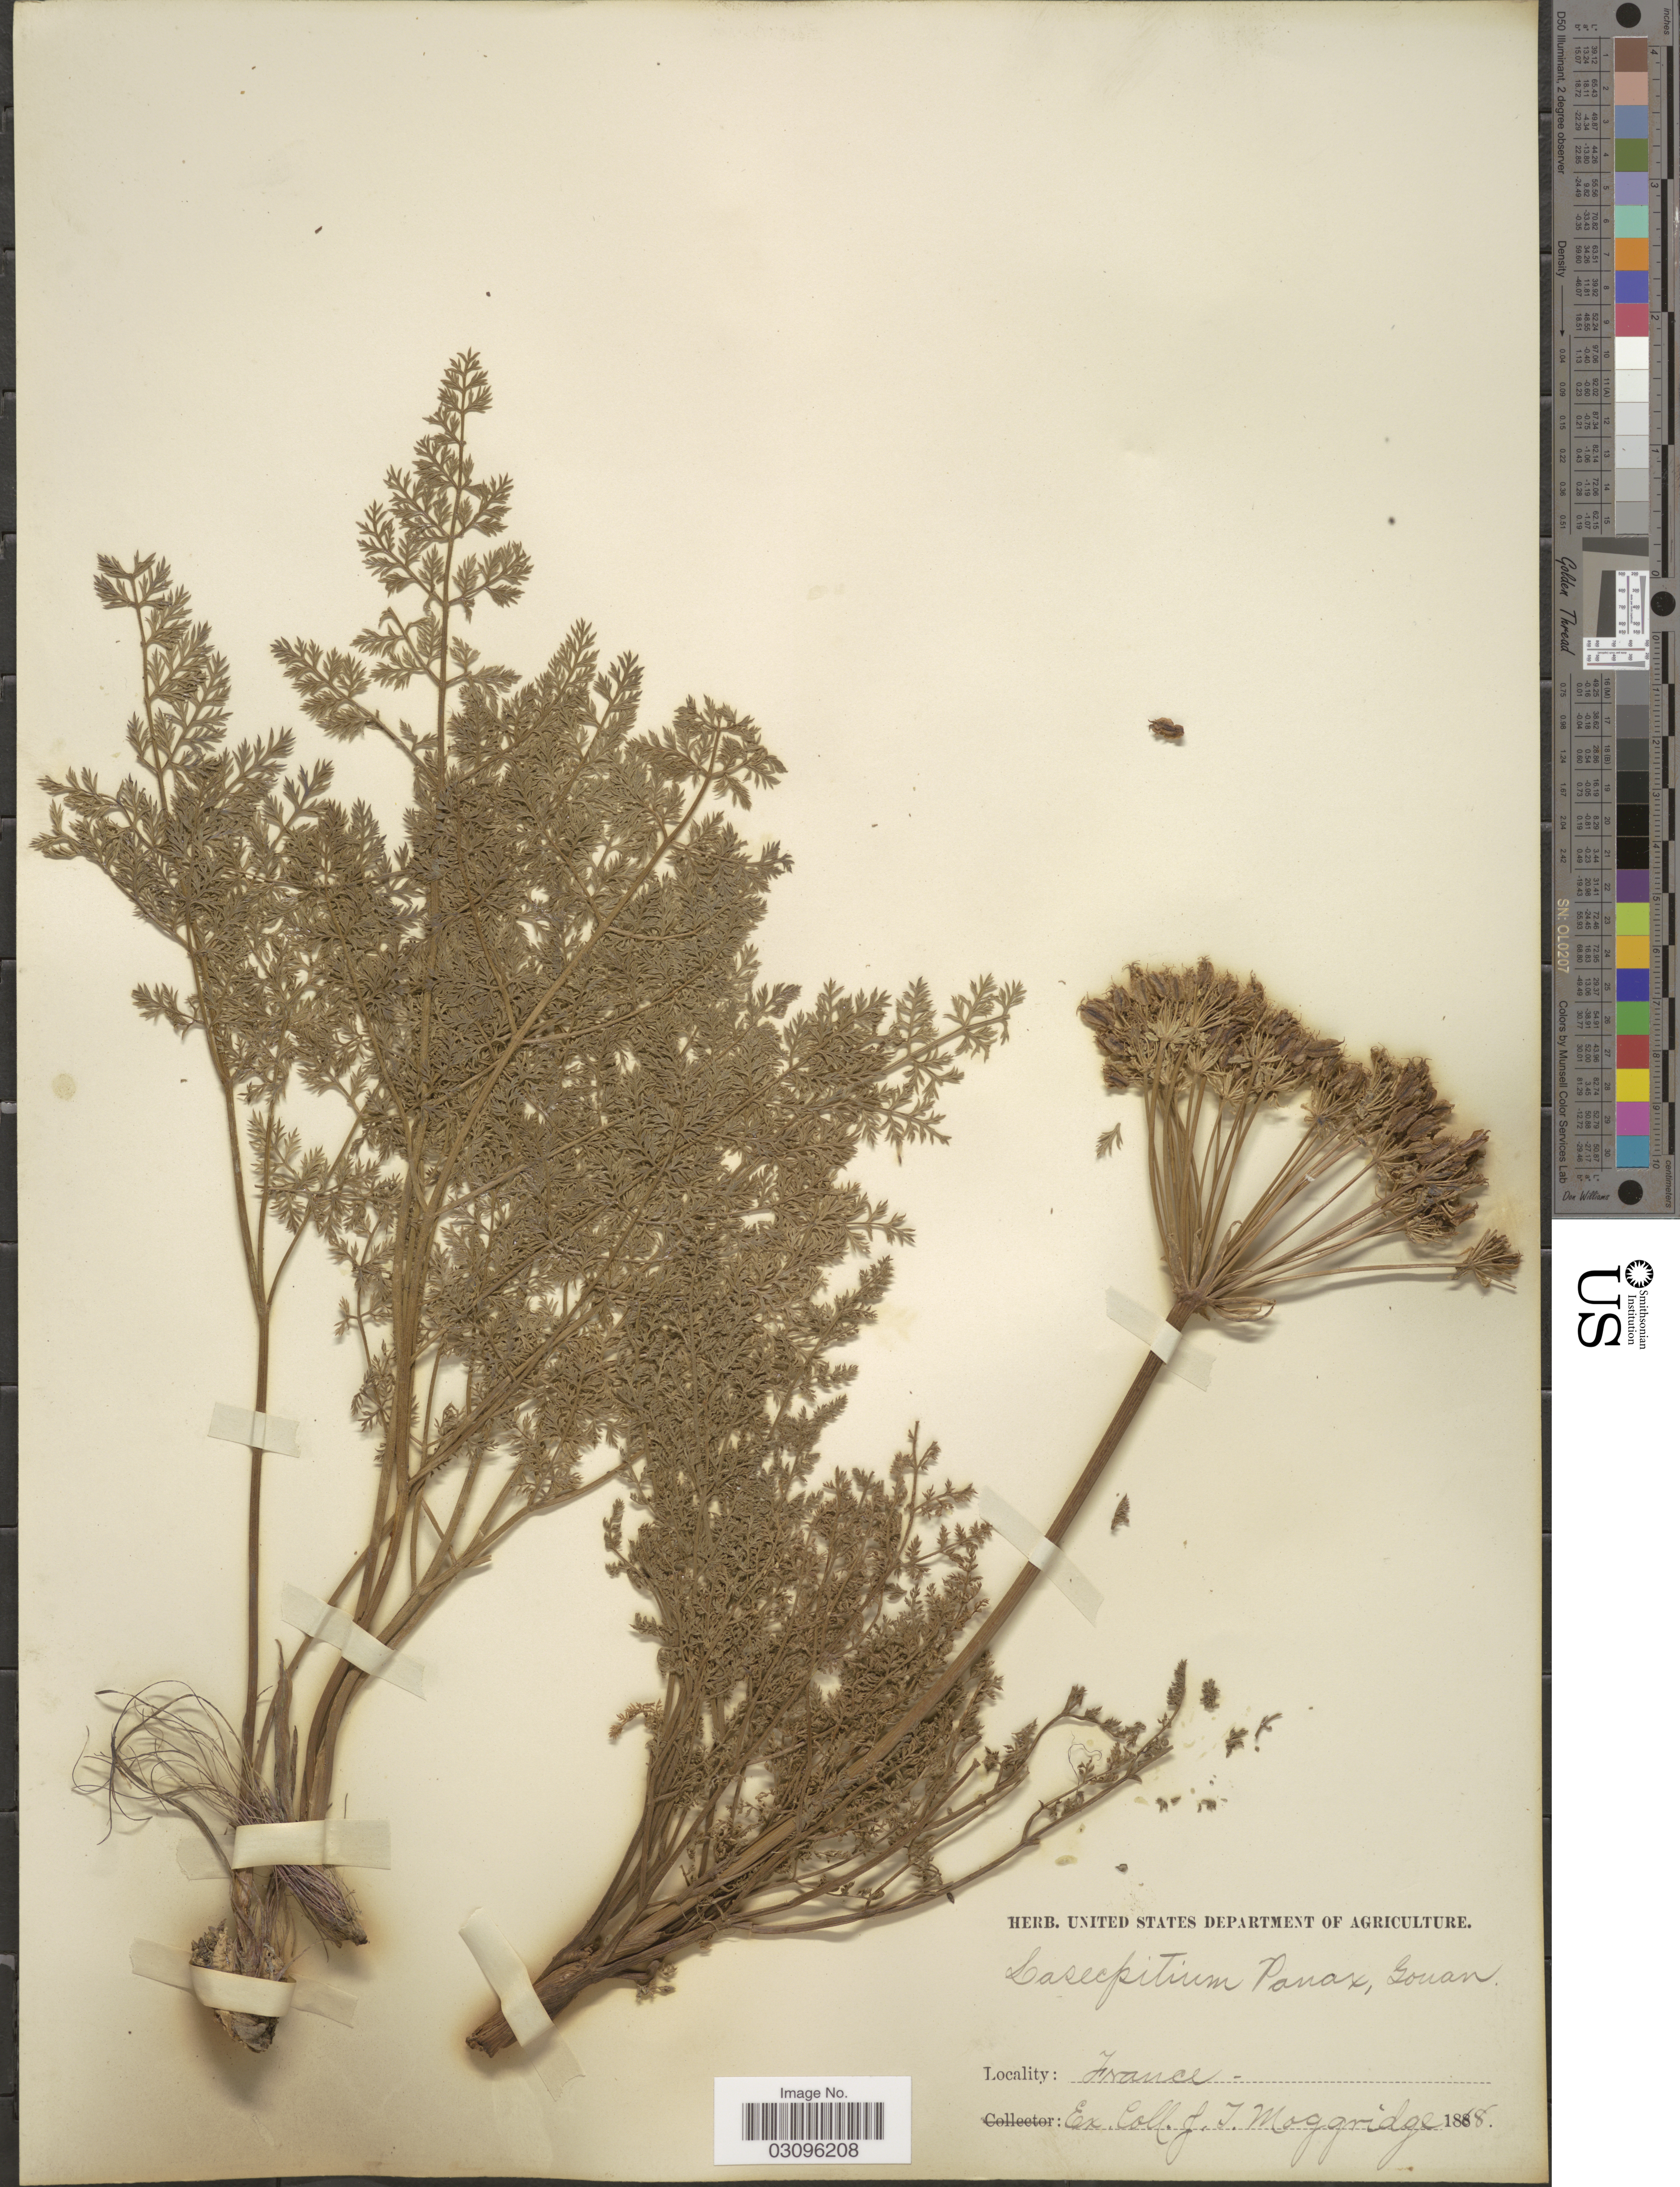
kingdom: Plantae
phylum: Tracheophyta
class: Magnoliopsida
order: Apiales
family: Apiaceae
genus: Laserpitium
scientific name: Laserpitium prutenicum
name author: L.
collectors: J. T. Moggridge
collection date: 1868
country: France